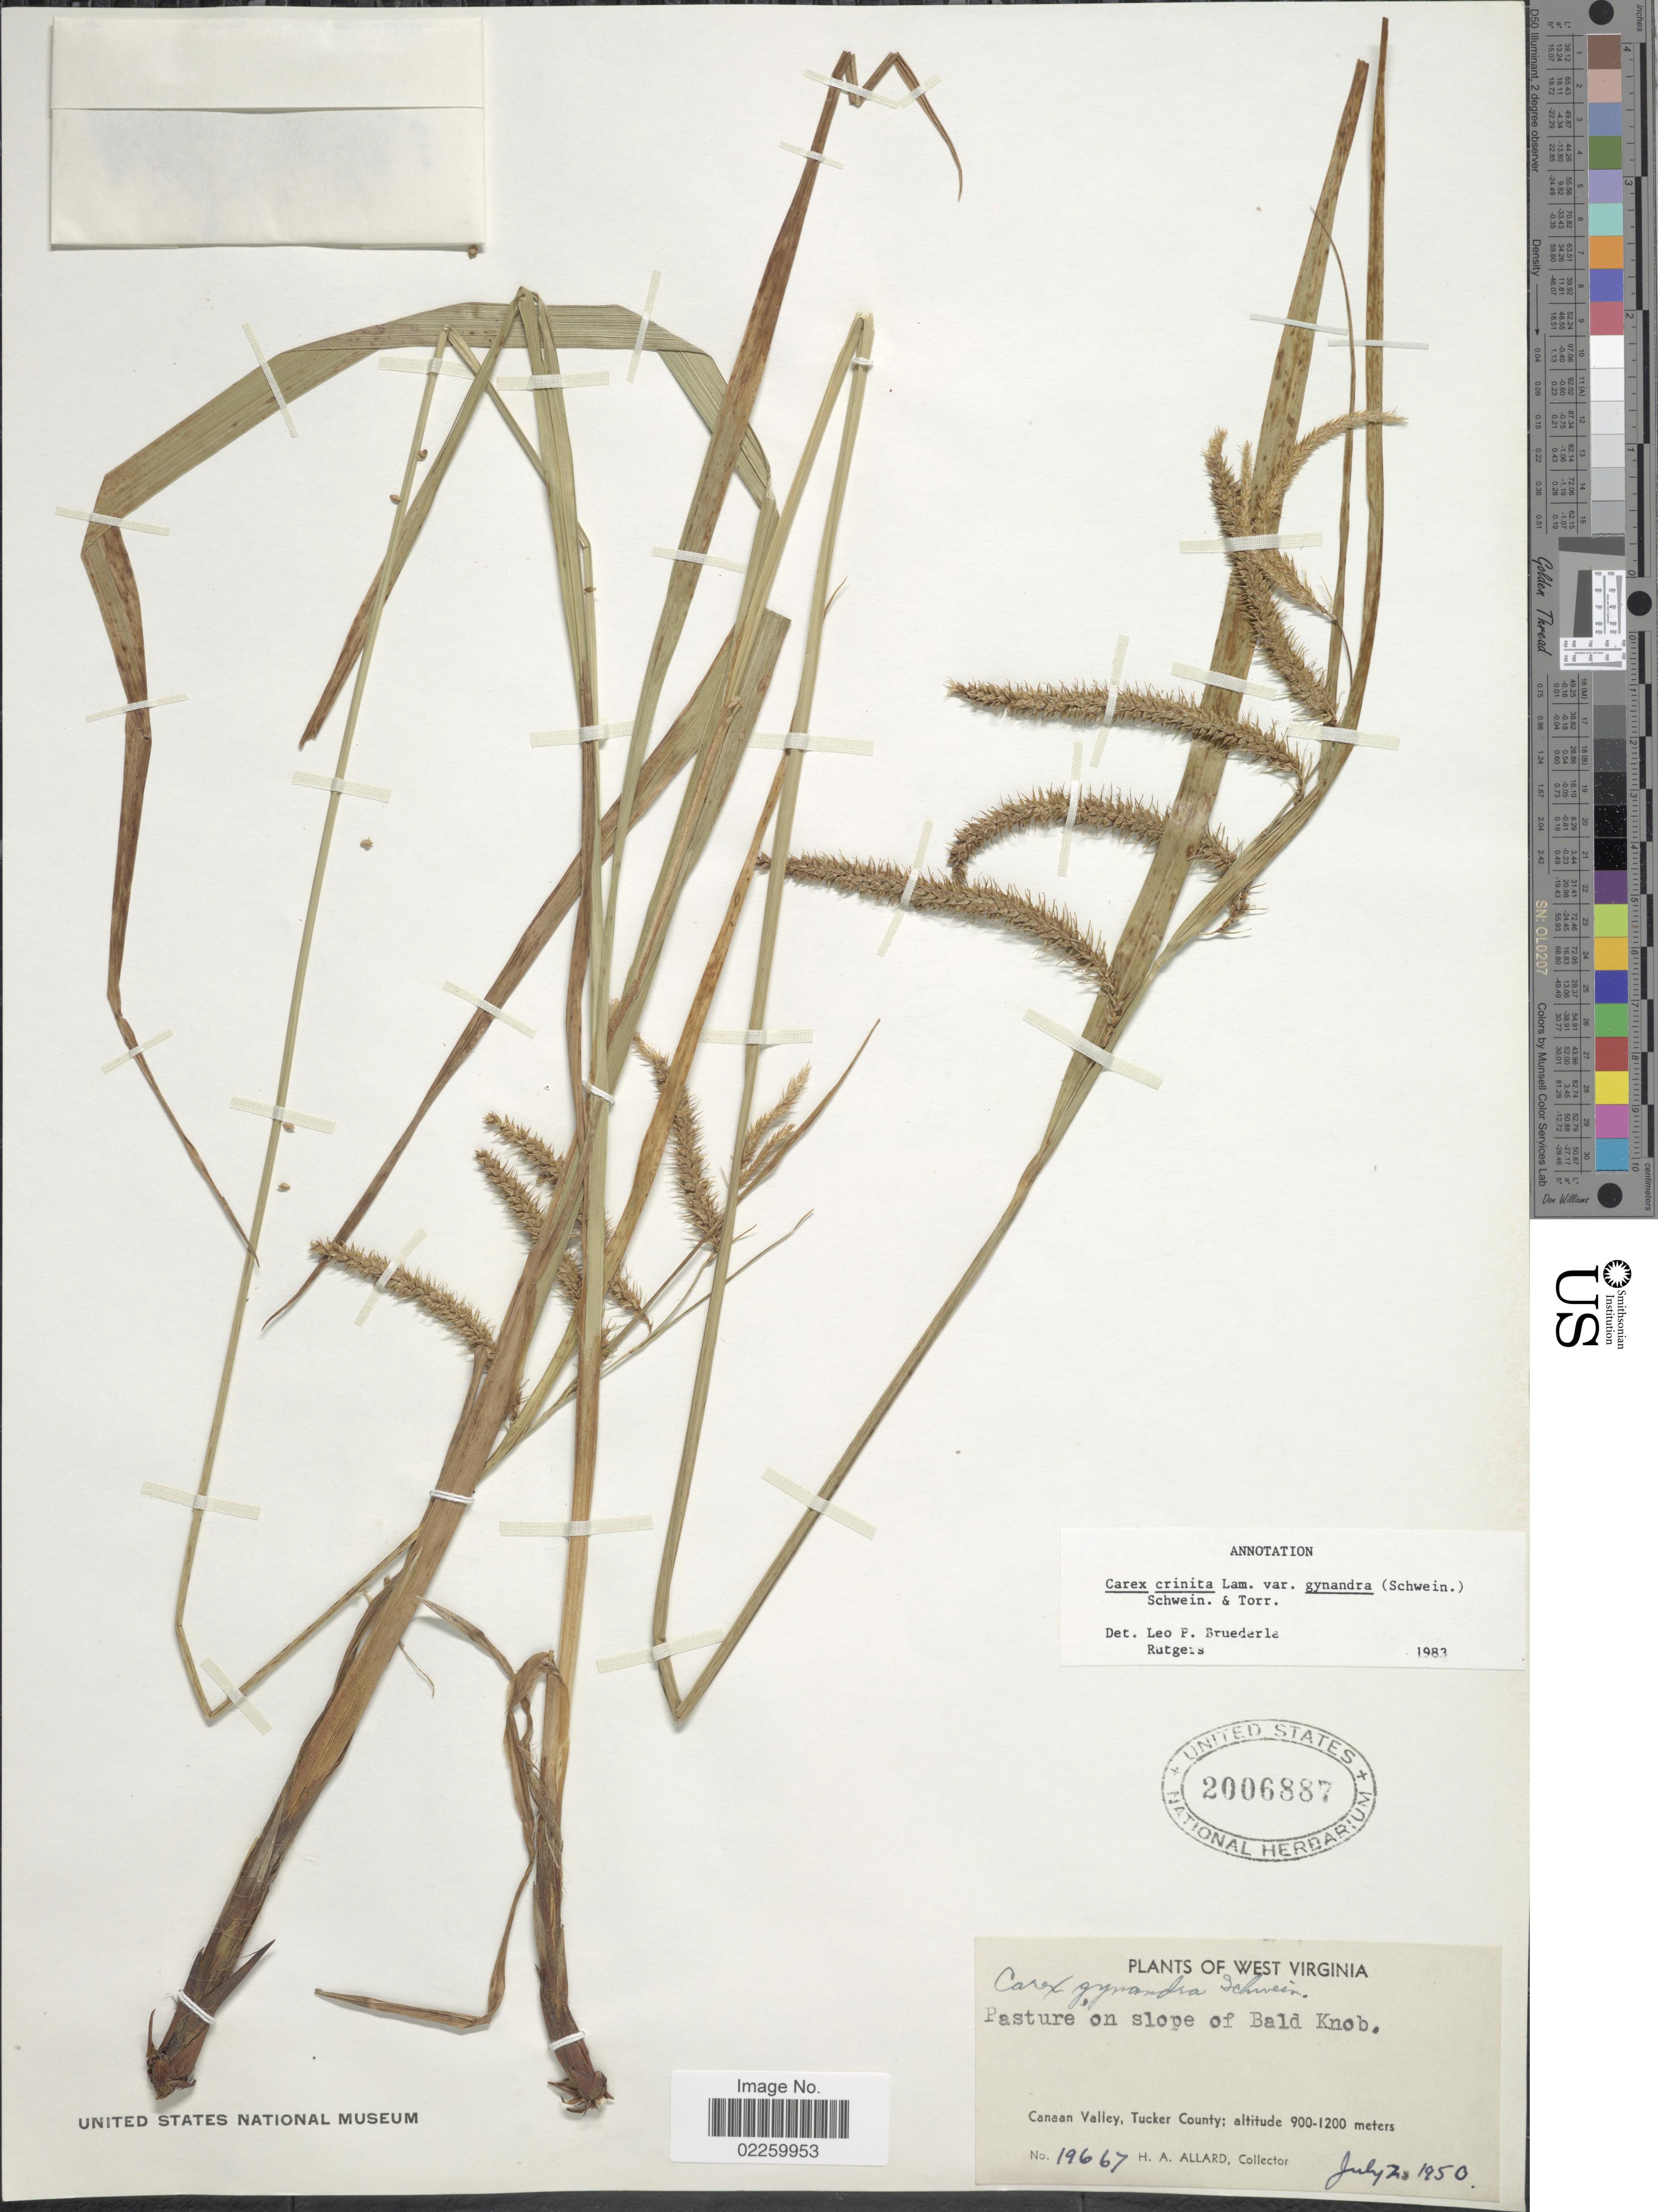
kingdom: Plantae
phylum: Tracheophyta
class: Liliopsida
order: Poales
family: Cyperaceae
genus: Carex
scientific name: Carex crinita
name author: Lam.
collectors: H. A. Allard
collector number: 19667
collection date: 1950-07-02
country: United States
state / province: West Virginia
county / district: Tucker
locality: Canaan Valley, Tucker County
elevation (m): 900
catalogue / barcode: US 2006887